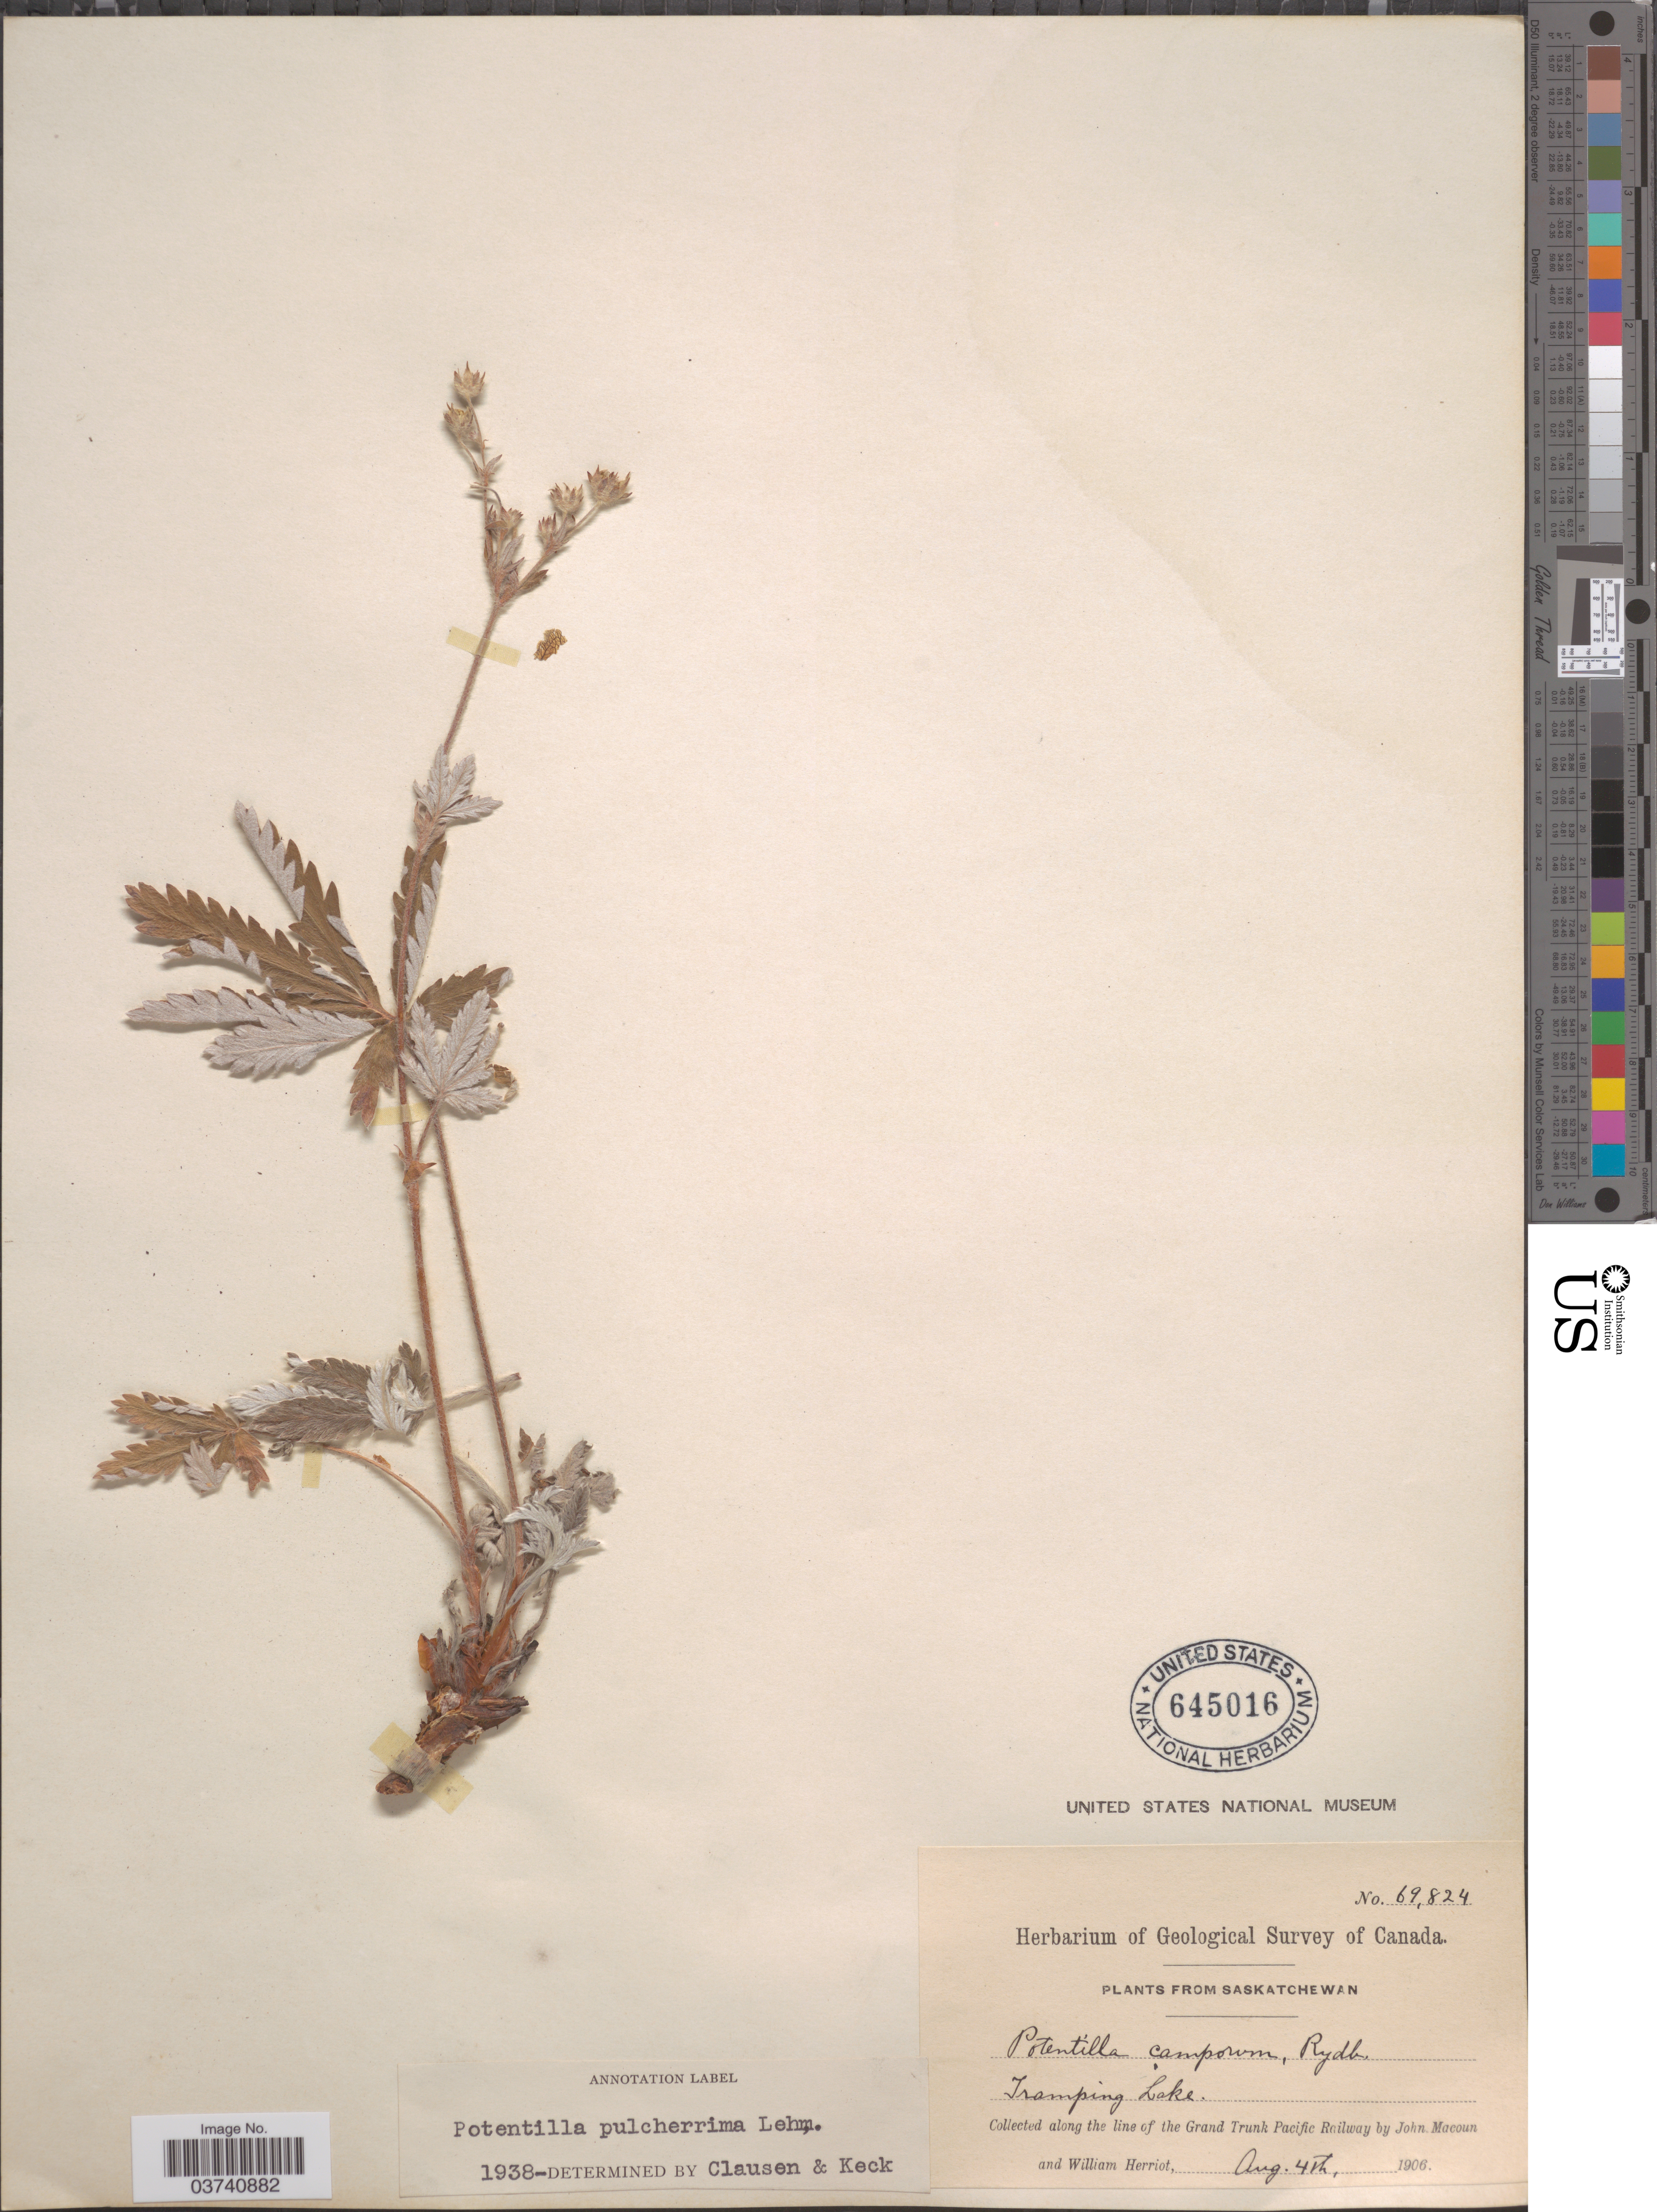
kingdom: Plantae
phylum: Tracheophyta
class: Magnoliopsida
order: Rosales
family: Rosaceae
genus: Potentilla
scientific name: Potentilla pulcherrima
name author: Lehm.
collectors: J. Macoun & W. Herriot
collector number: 69824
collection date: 1906-08-04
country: Canada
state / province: Saskatchewan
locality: Tramping Lake. Along the line of the Grand Trunk Pacific Railway.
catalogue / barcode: US 645016